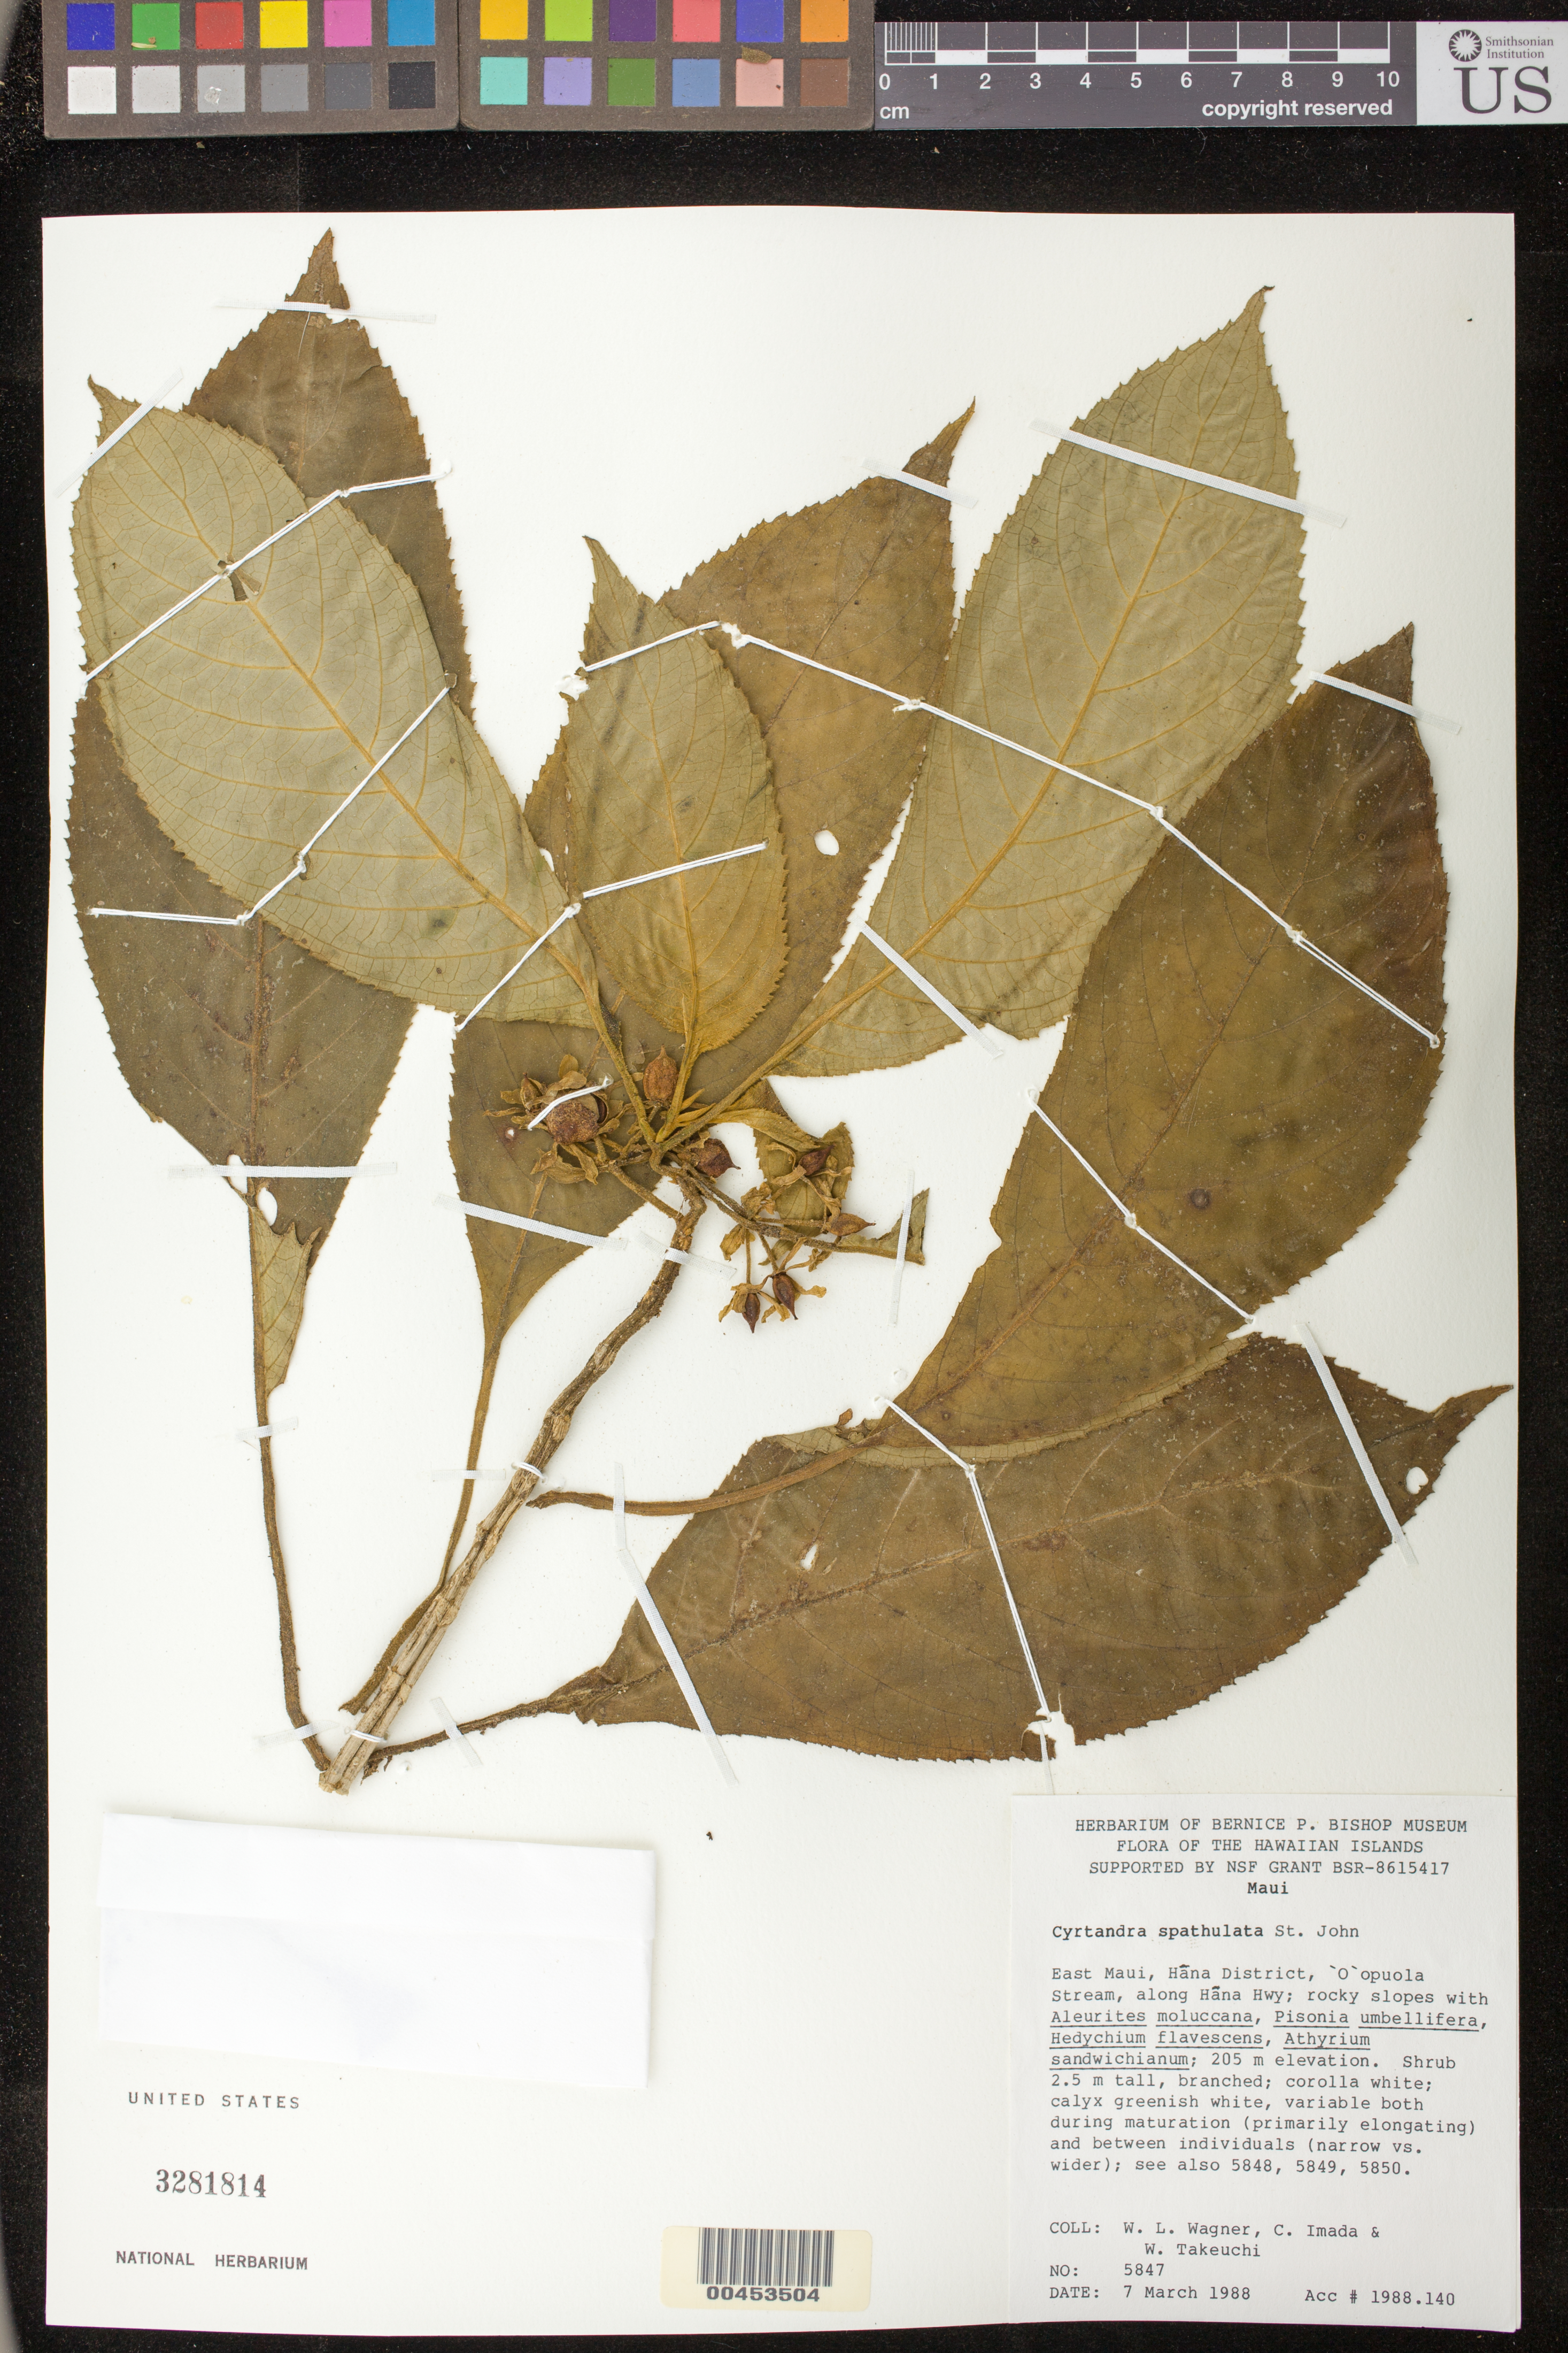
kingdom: Plantae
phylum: Tracheophyta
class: Magnoliopsida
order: Lamiales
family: Gesneriaceae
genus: Cyrtandra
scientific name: Cyrtandra spathulata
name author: H. St. John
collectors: W. L. Wagner, C. Imada & W. N. Takeuchi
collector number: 5847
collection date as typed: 07 Mar 1988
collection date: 1988-03-07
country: United States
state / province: Hawaii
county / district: Maui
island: Maui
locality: Hana dist., O'opuola stream, along Hana hwy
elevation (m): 205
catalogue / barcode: US 3281814